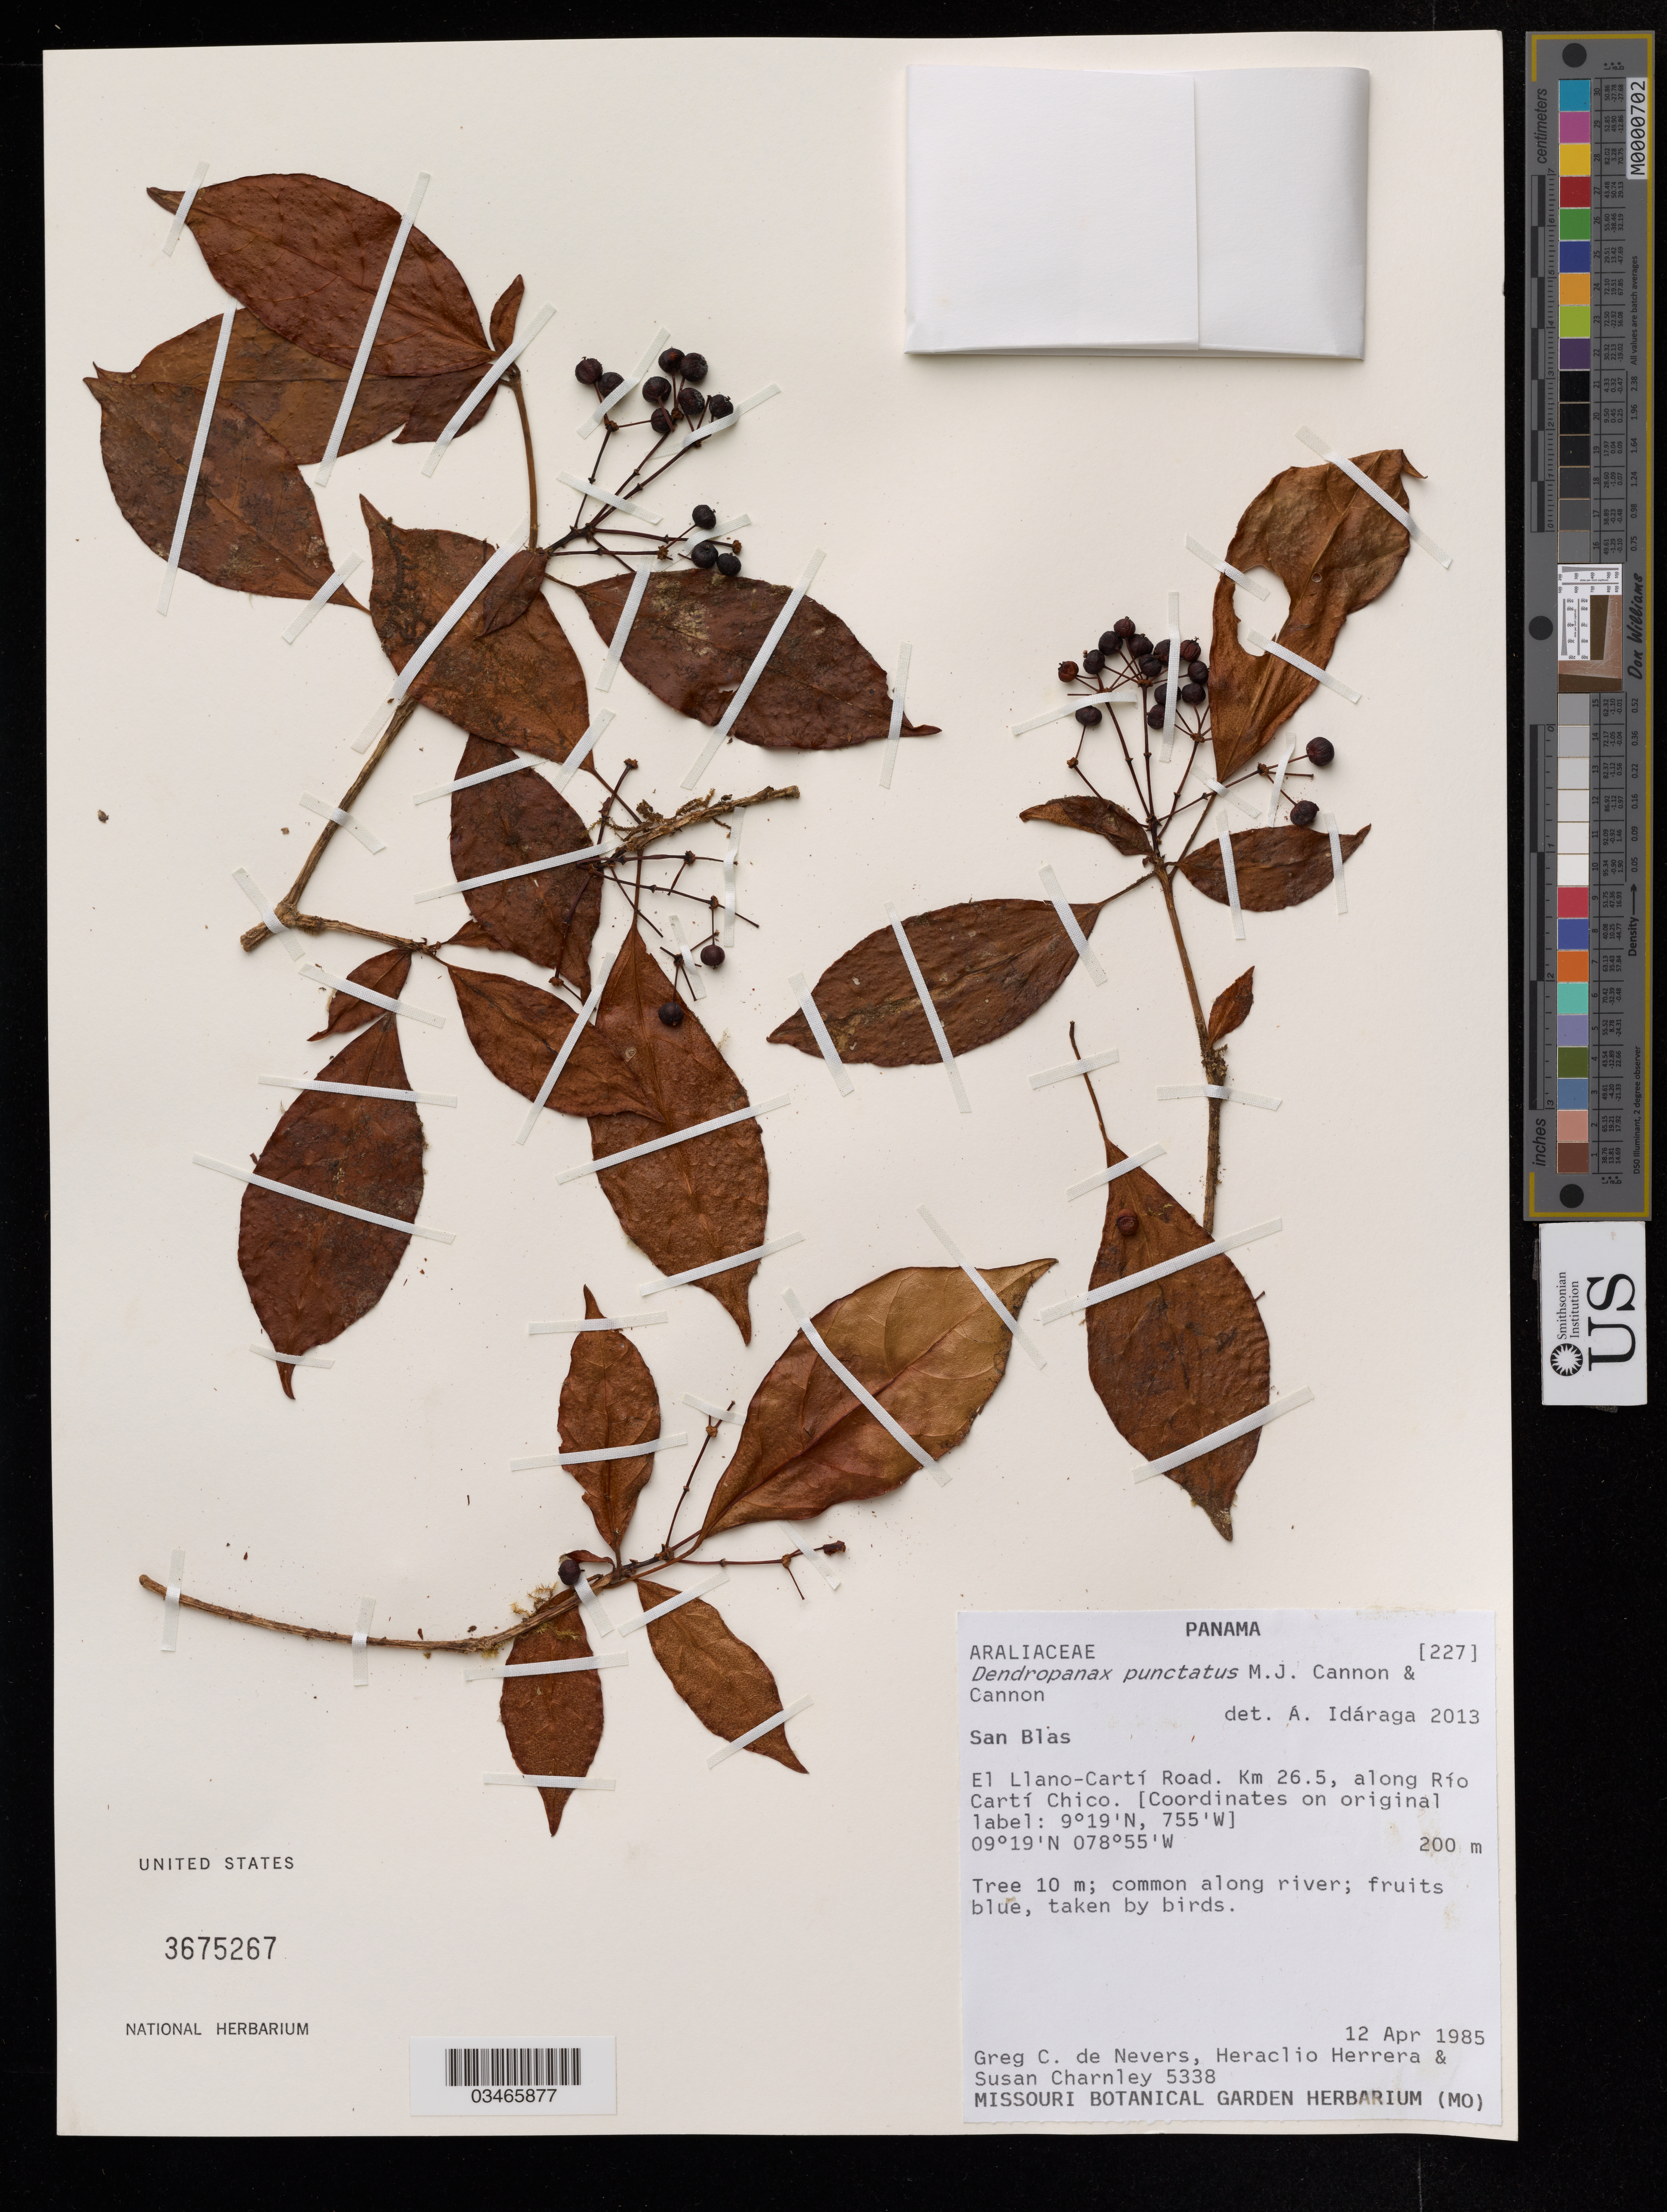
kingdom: Plantae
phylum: Tracheophyta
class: Magnoliopsida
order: Apiales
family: Araliaceae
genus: Dendropanax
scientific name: Dendropanax punctatus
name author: Cannon & Cannon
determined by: Idarraga, Alvaro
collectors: G. C. de Nevers, H. Herrera & S. Charnley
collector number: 5338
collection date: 1985-04-12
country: Panama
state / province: Kuna Yala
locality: Comarca de San Blas: El Llano-Cartí Road. Km 26.5, along Río Cartí Chico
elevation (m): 200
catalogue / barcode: US 3675267